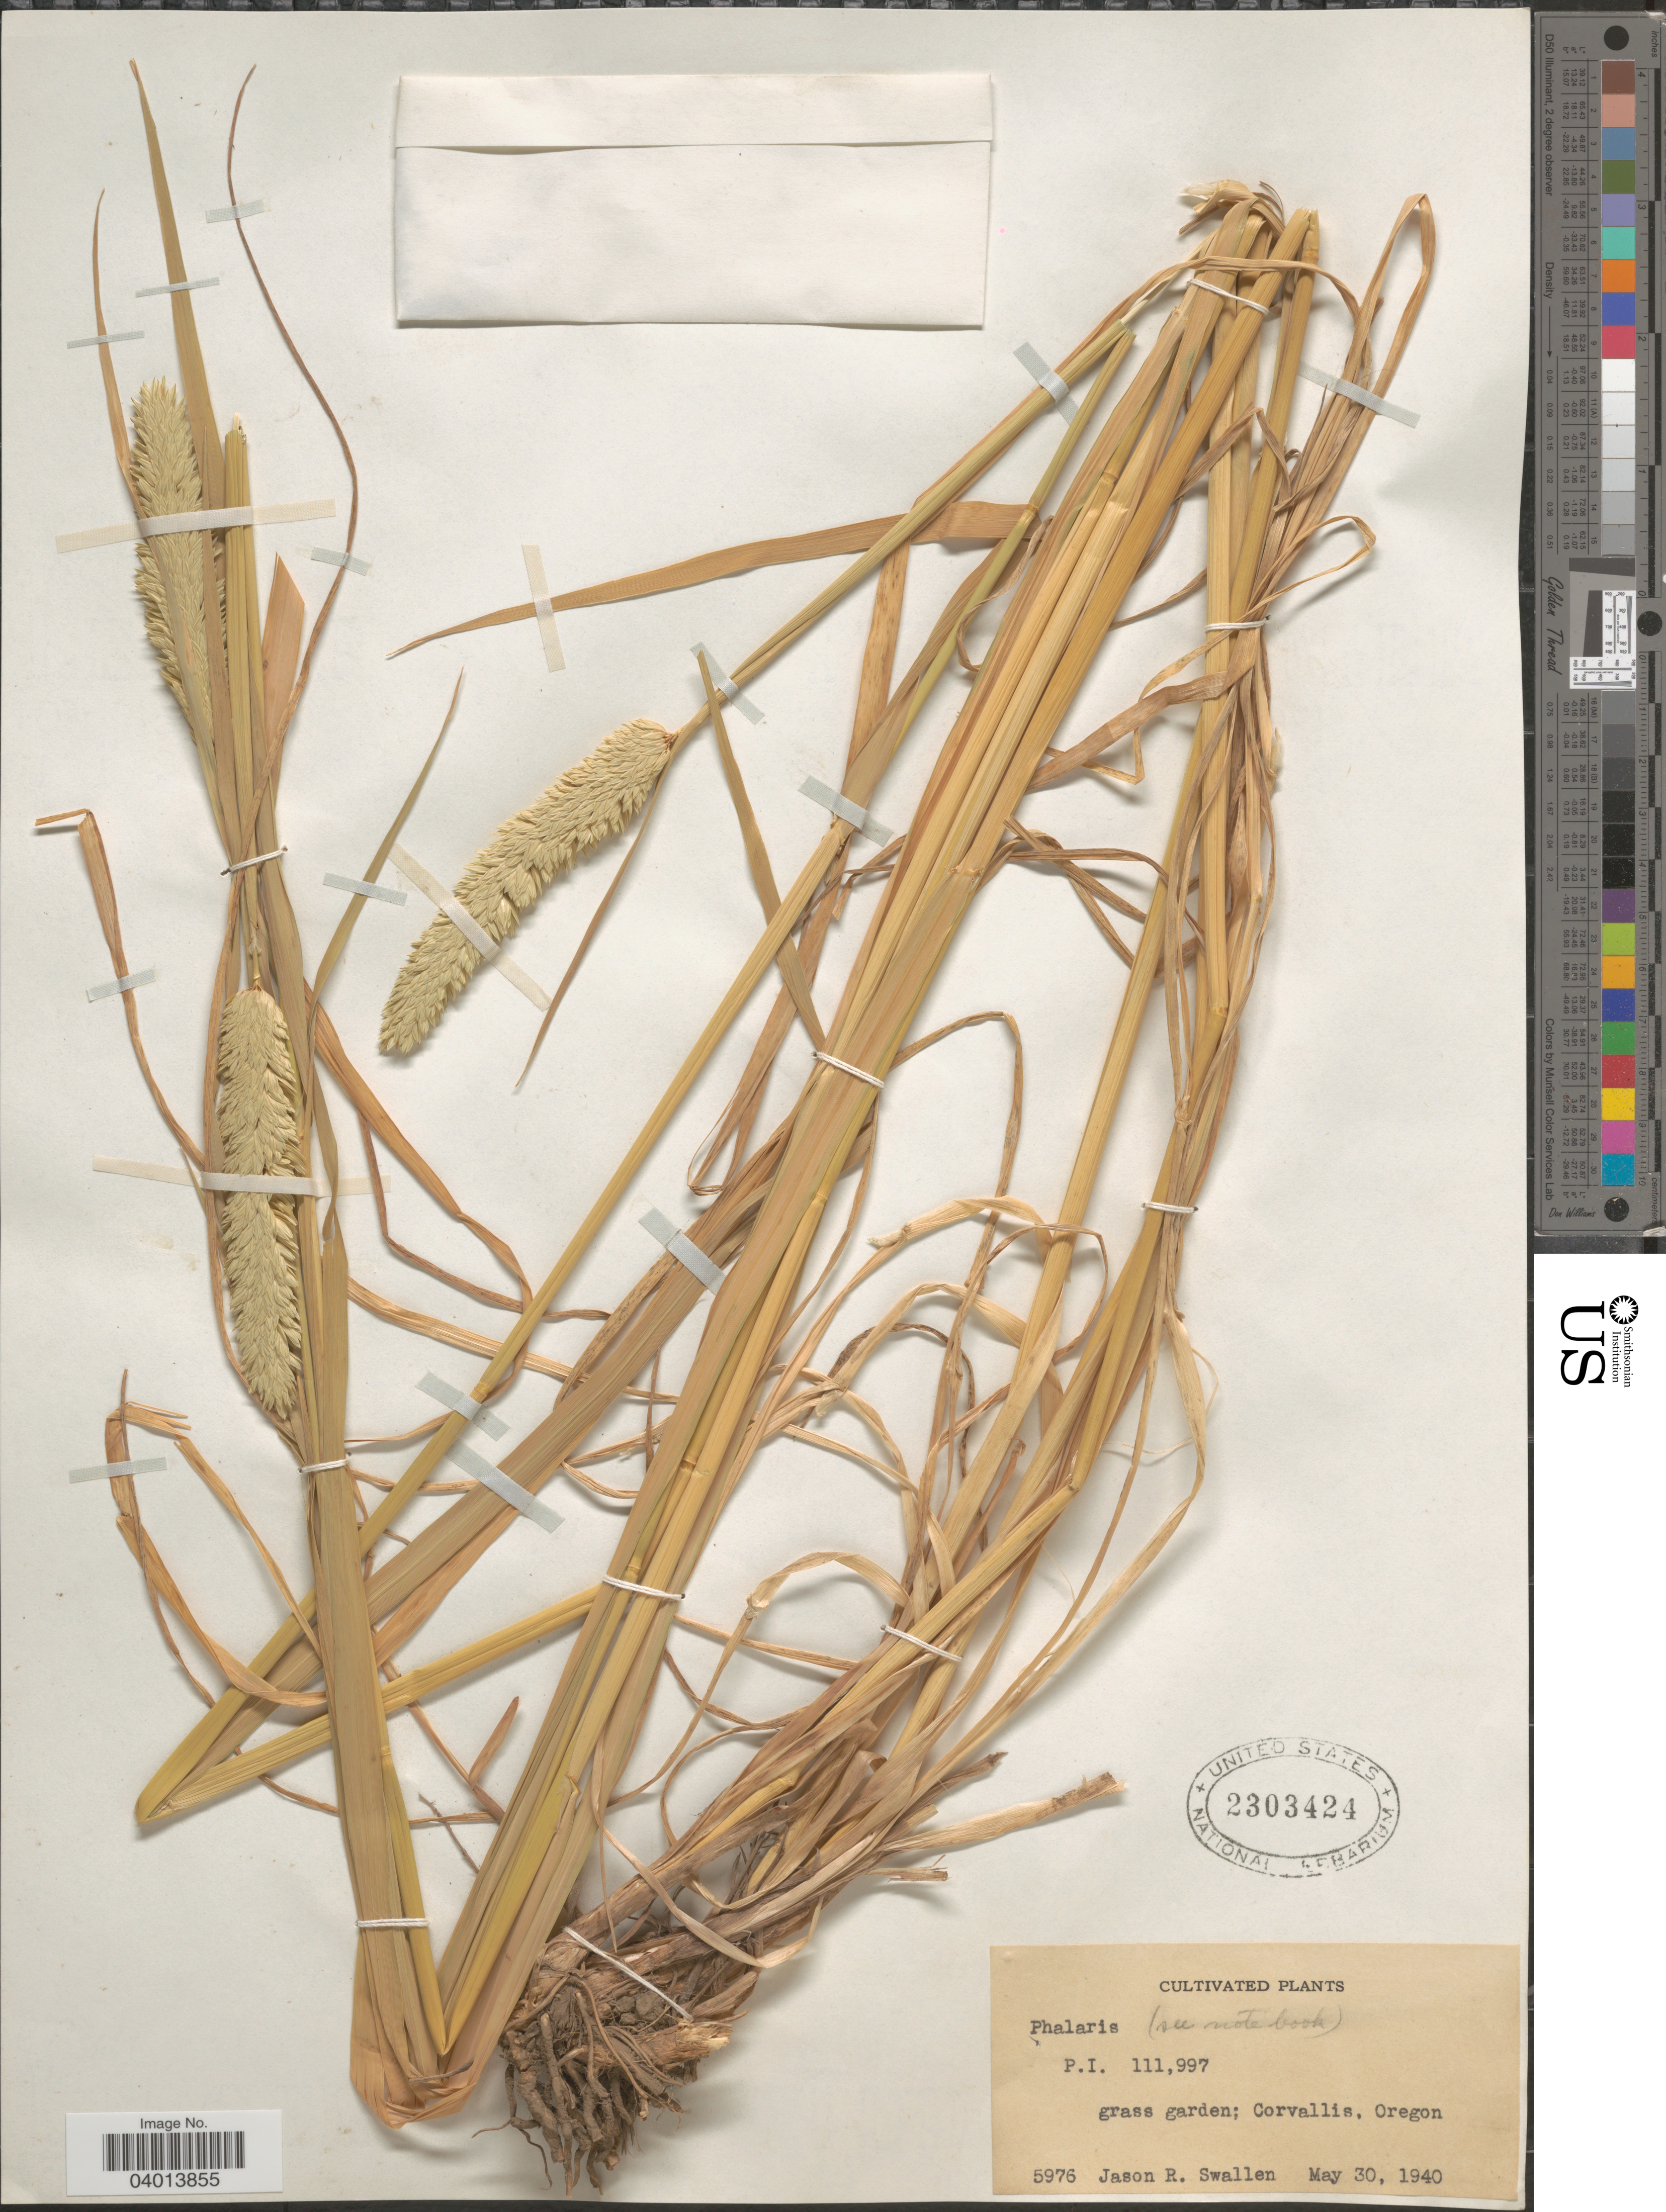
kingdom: Plantae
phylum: Tracheophyta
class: Liliopsida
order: Poales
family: Poaceae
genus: Phalaris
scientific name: Phalaris sp.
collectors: J. R. Swallen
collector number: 5976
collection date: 1940-05-30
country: United States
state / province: Oregon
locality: Grass garden; Corvallis.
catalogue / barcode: US 2303424